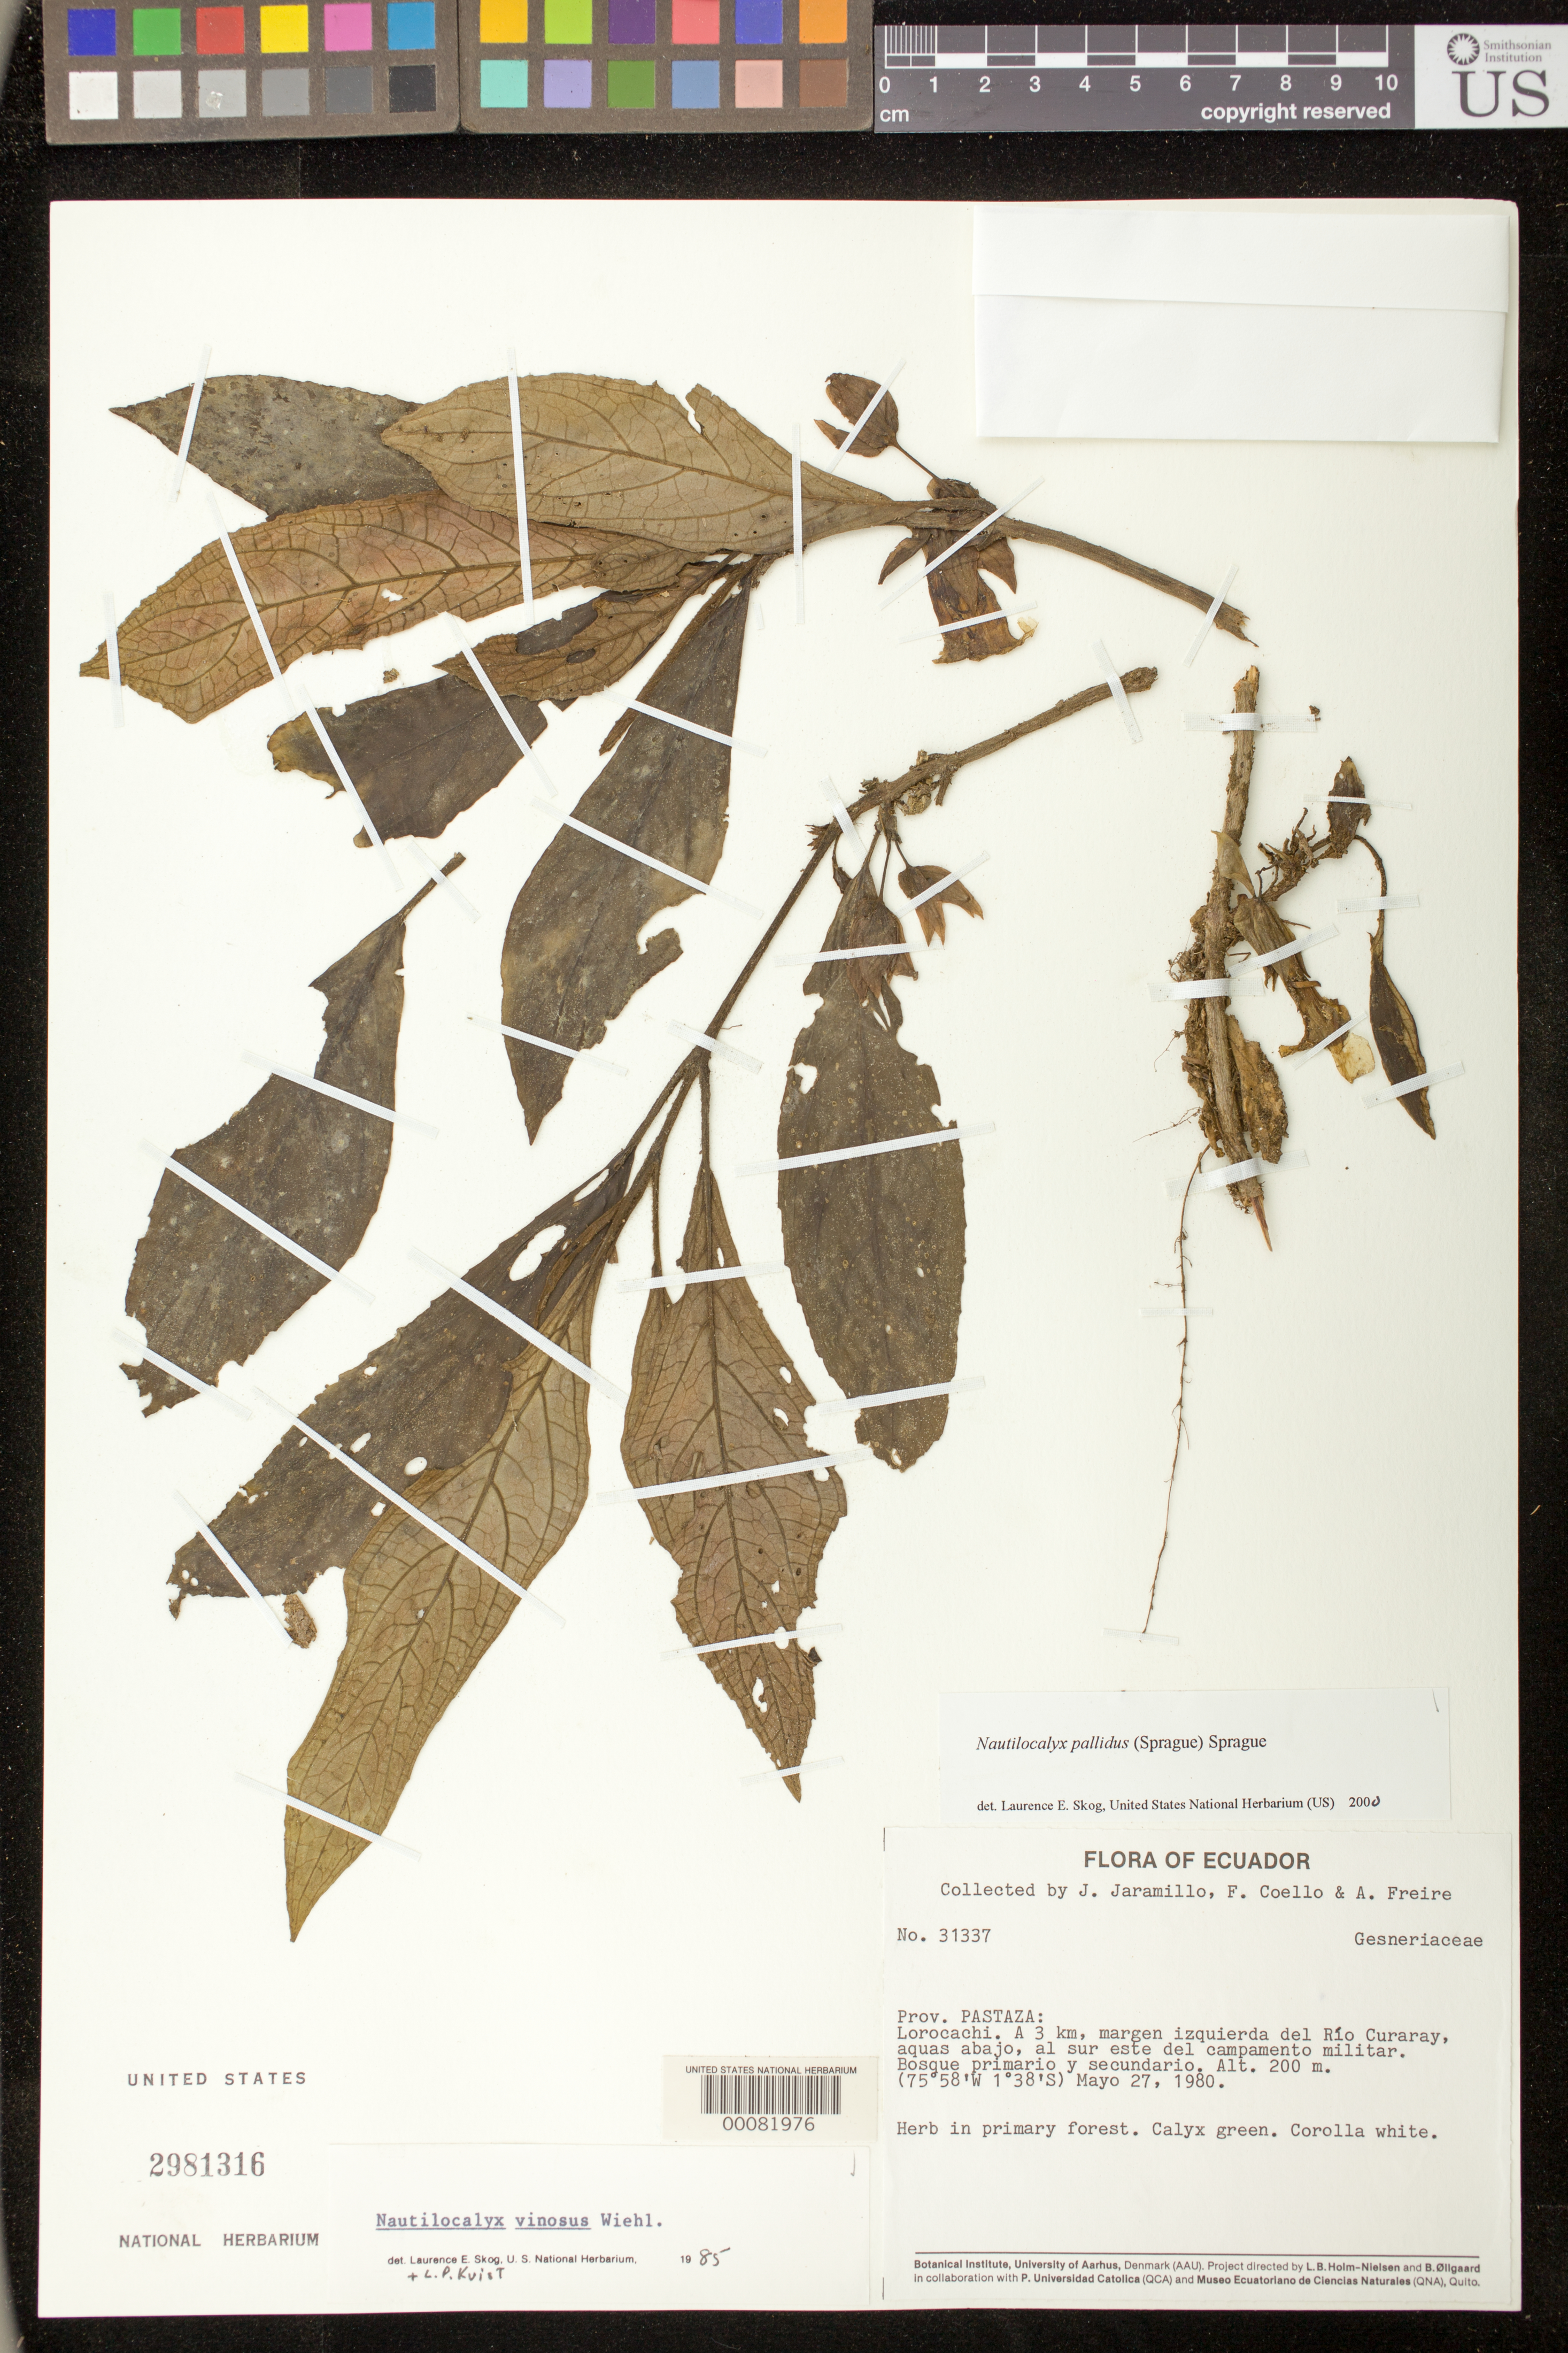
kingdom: Plantae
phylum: Tracheophyta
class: Magnoliopsida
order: Lamiales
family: Gesneriaceae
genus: Nautilocalyx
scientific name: Nautilocalyx pallidus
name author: (Sprague) C. Sprague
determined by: Skog, Laurence E.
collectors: J. L. Jaramillo, F. Coello & A. Freire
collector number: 31337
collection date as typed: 27 May 1980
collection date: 1980-05-27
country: Ecuador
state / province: Pastaza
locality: Lorocachi, a 3 km, margen izquierda del Río Curaray, aguas abajo, al sur este del campamento militar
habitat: bosque primario y secundario; in primary forest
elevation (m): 200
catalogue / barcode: US 2981316